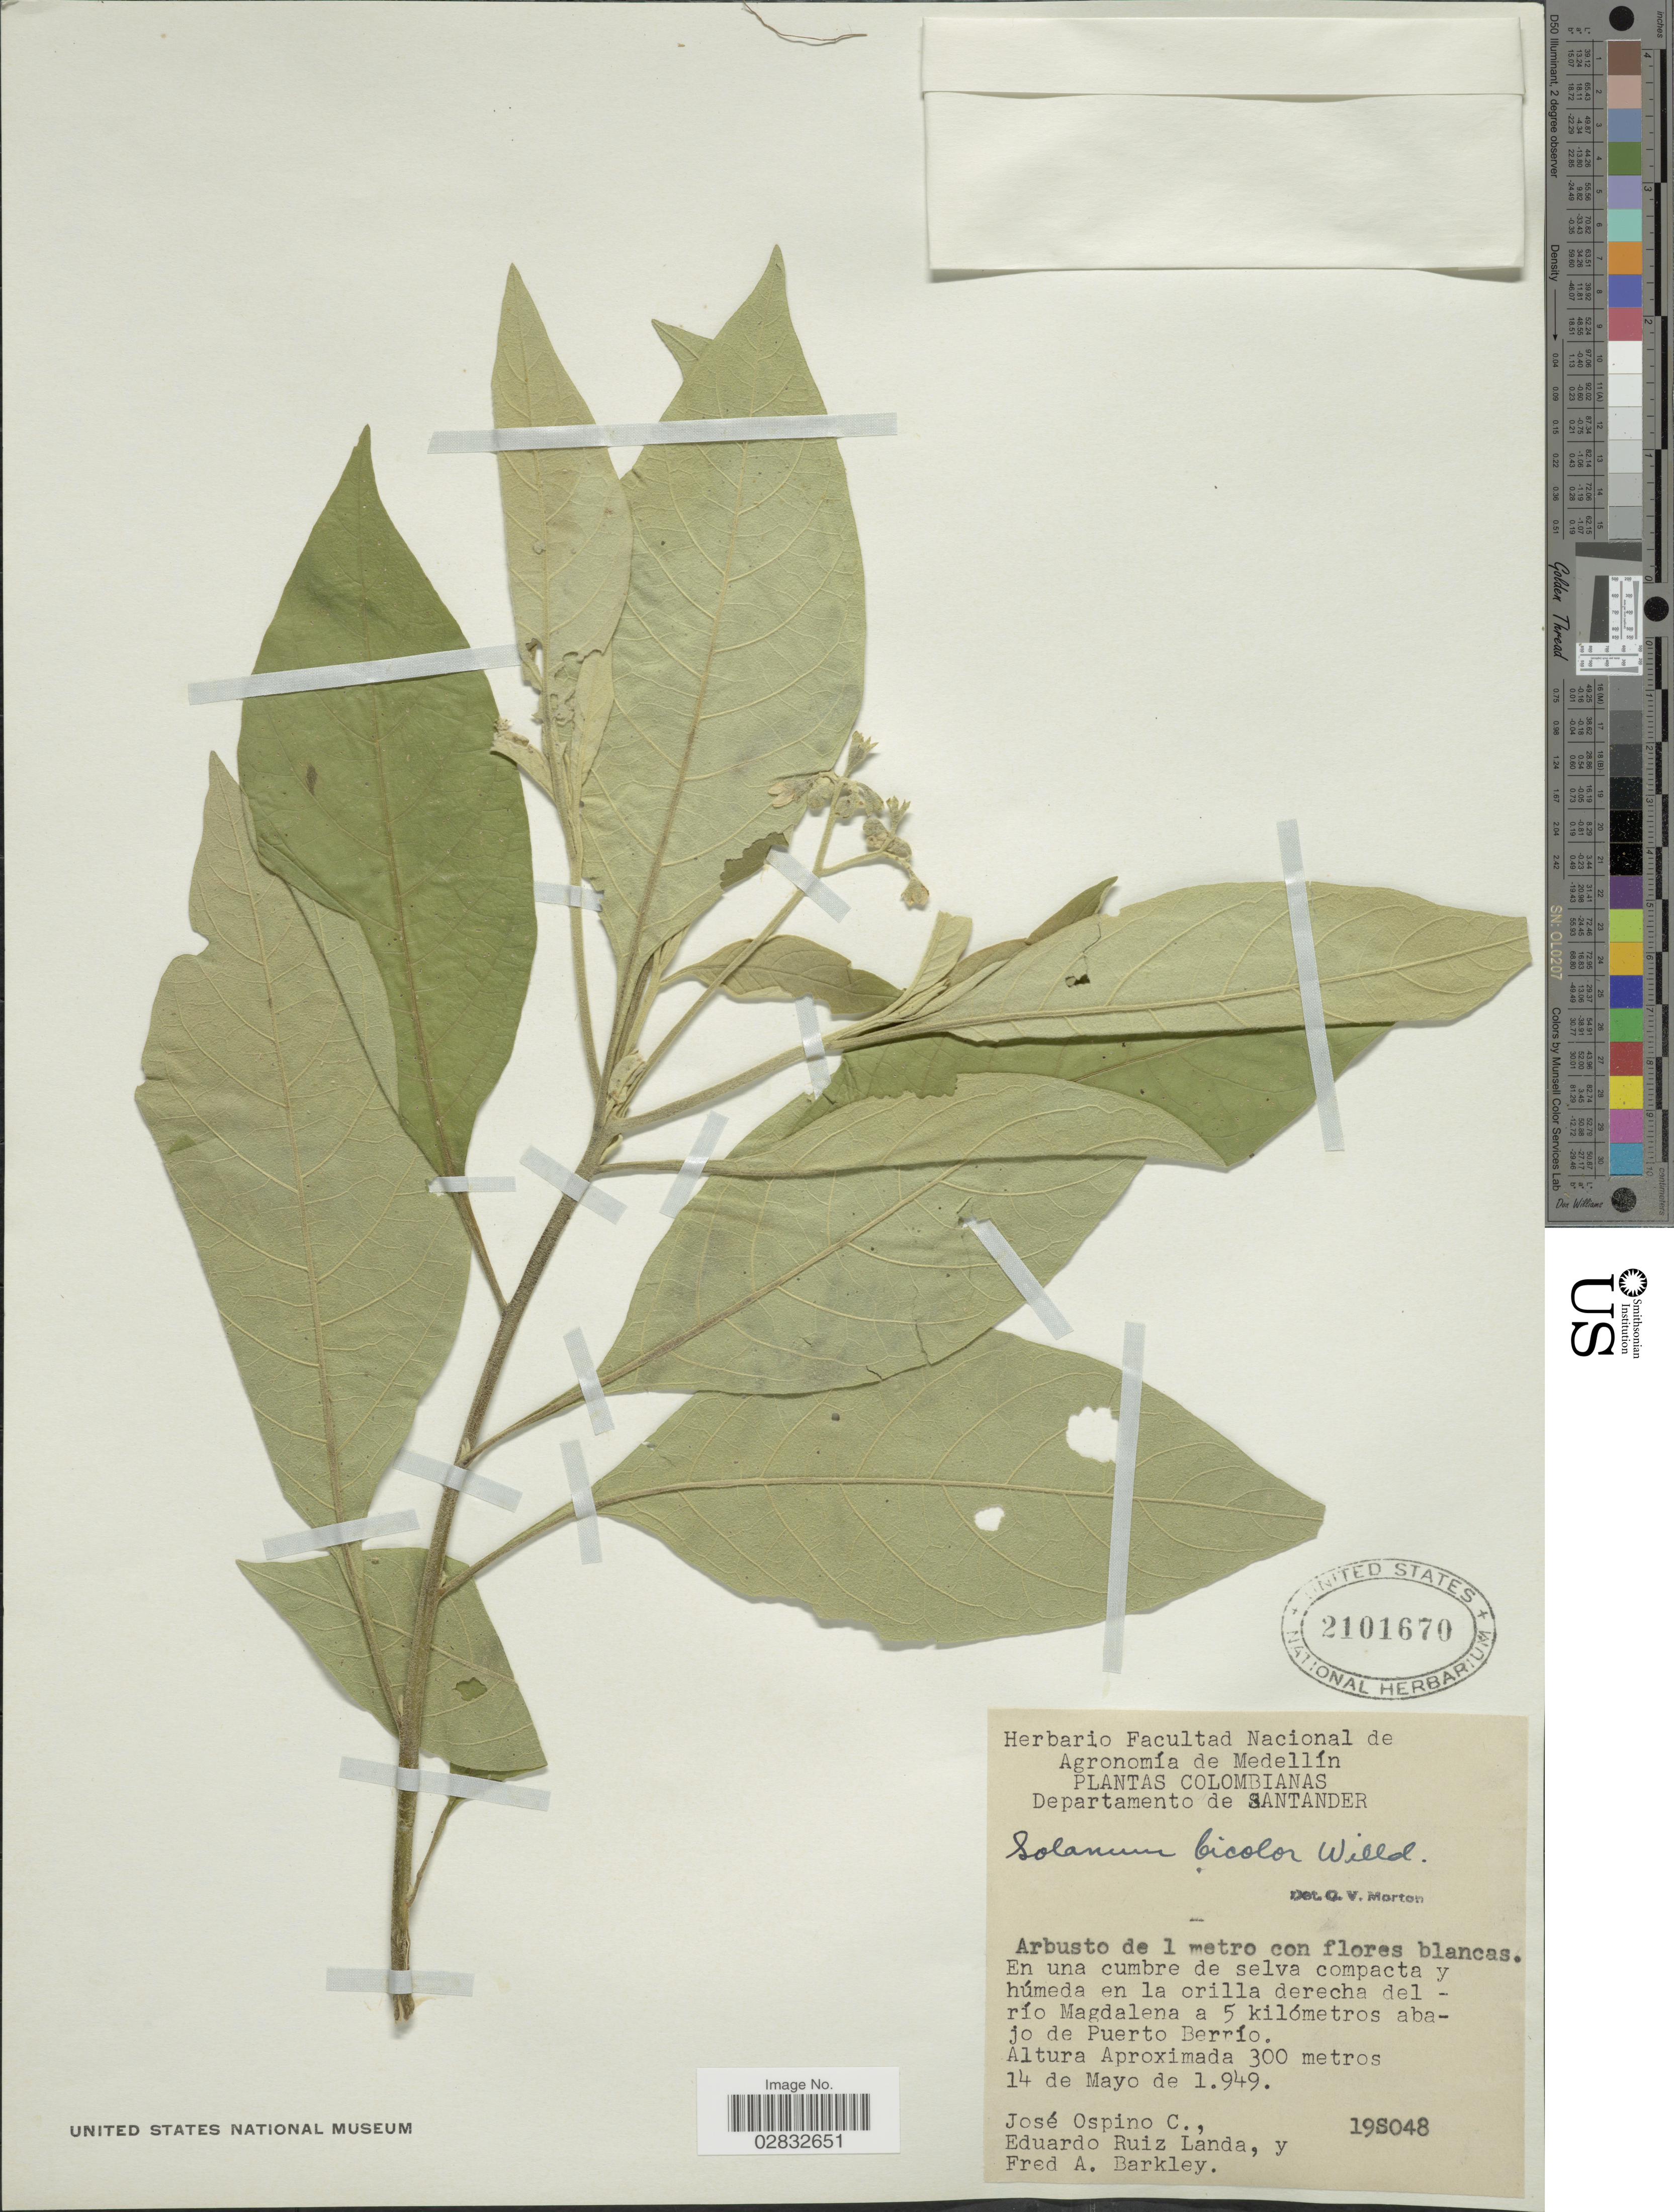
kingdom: Plantae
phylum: Tracheophyta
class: Magnoliopsida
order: Solanales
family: Solanaceae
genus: Solanum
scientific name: Solanum bicolor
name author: Willd. ex Roem. & Schult.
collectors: J. Ospino Carvajal, E. Ruiz Landa & F. A. Barkley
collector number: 19S048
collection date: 1949-05-14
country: Colombia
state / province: Santander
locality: Departamento de Santander. En una cumbre de selva compacta y húmeda en la orilla derecha del río Magdalena a 5 kilómetros abajo de Puerto Berrío.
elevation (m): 300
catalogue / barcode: US 2101670